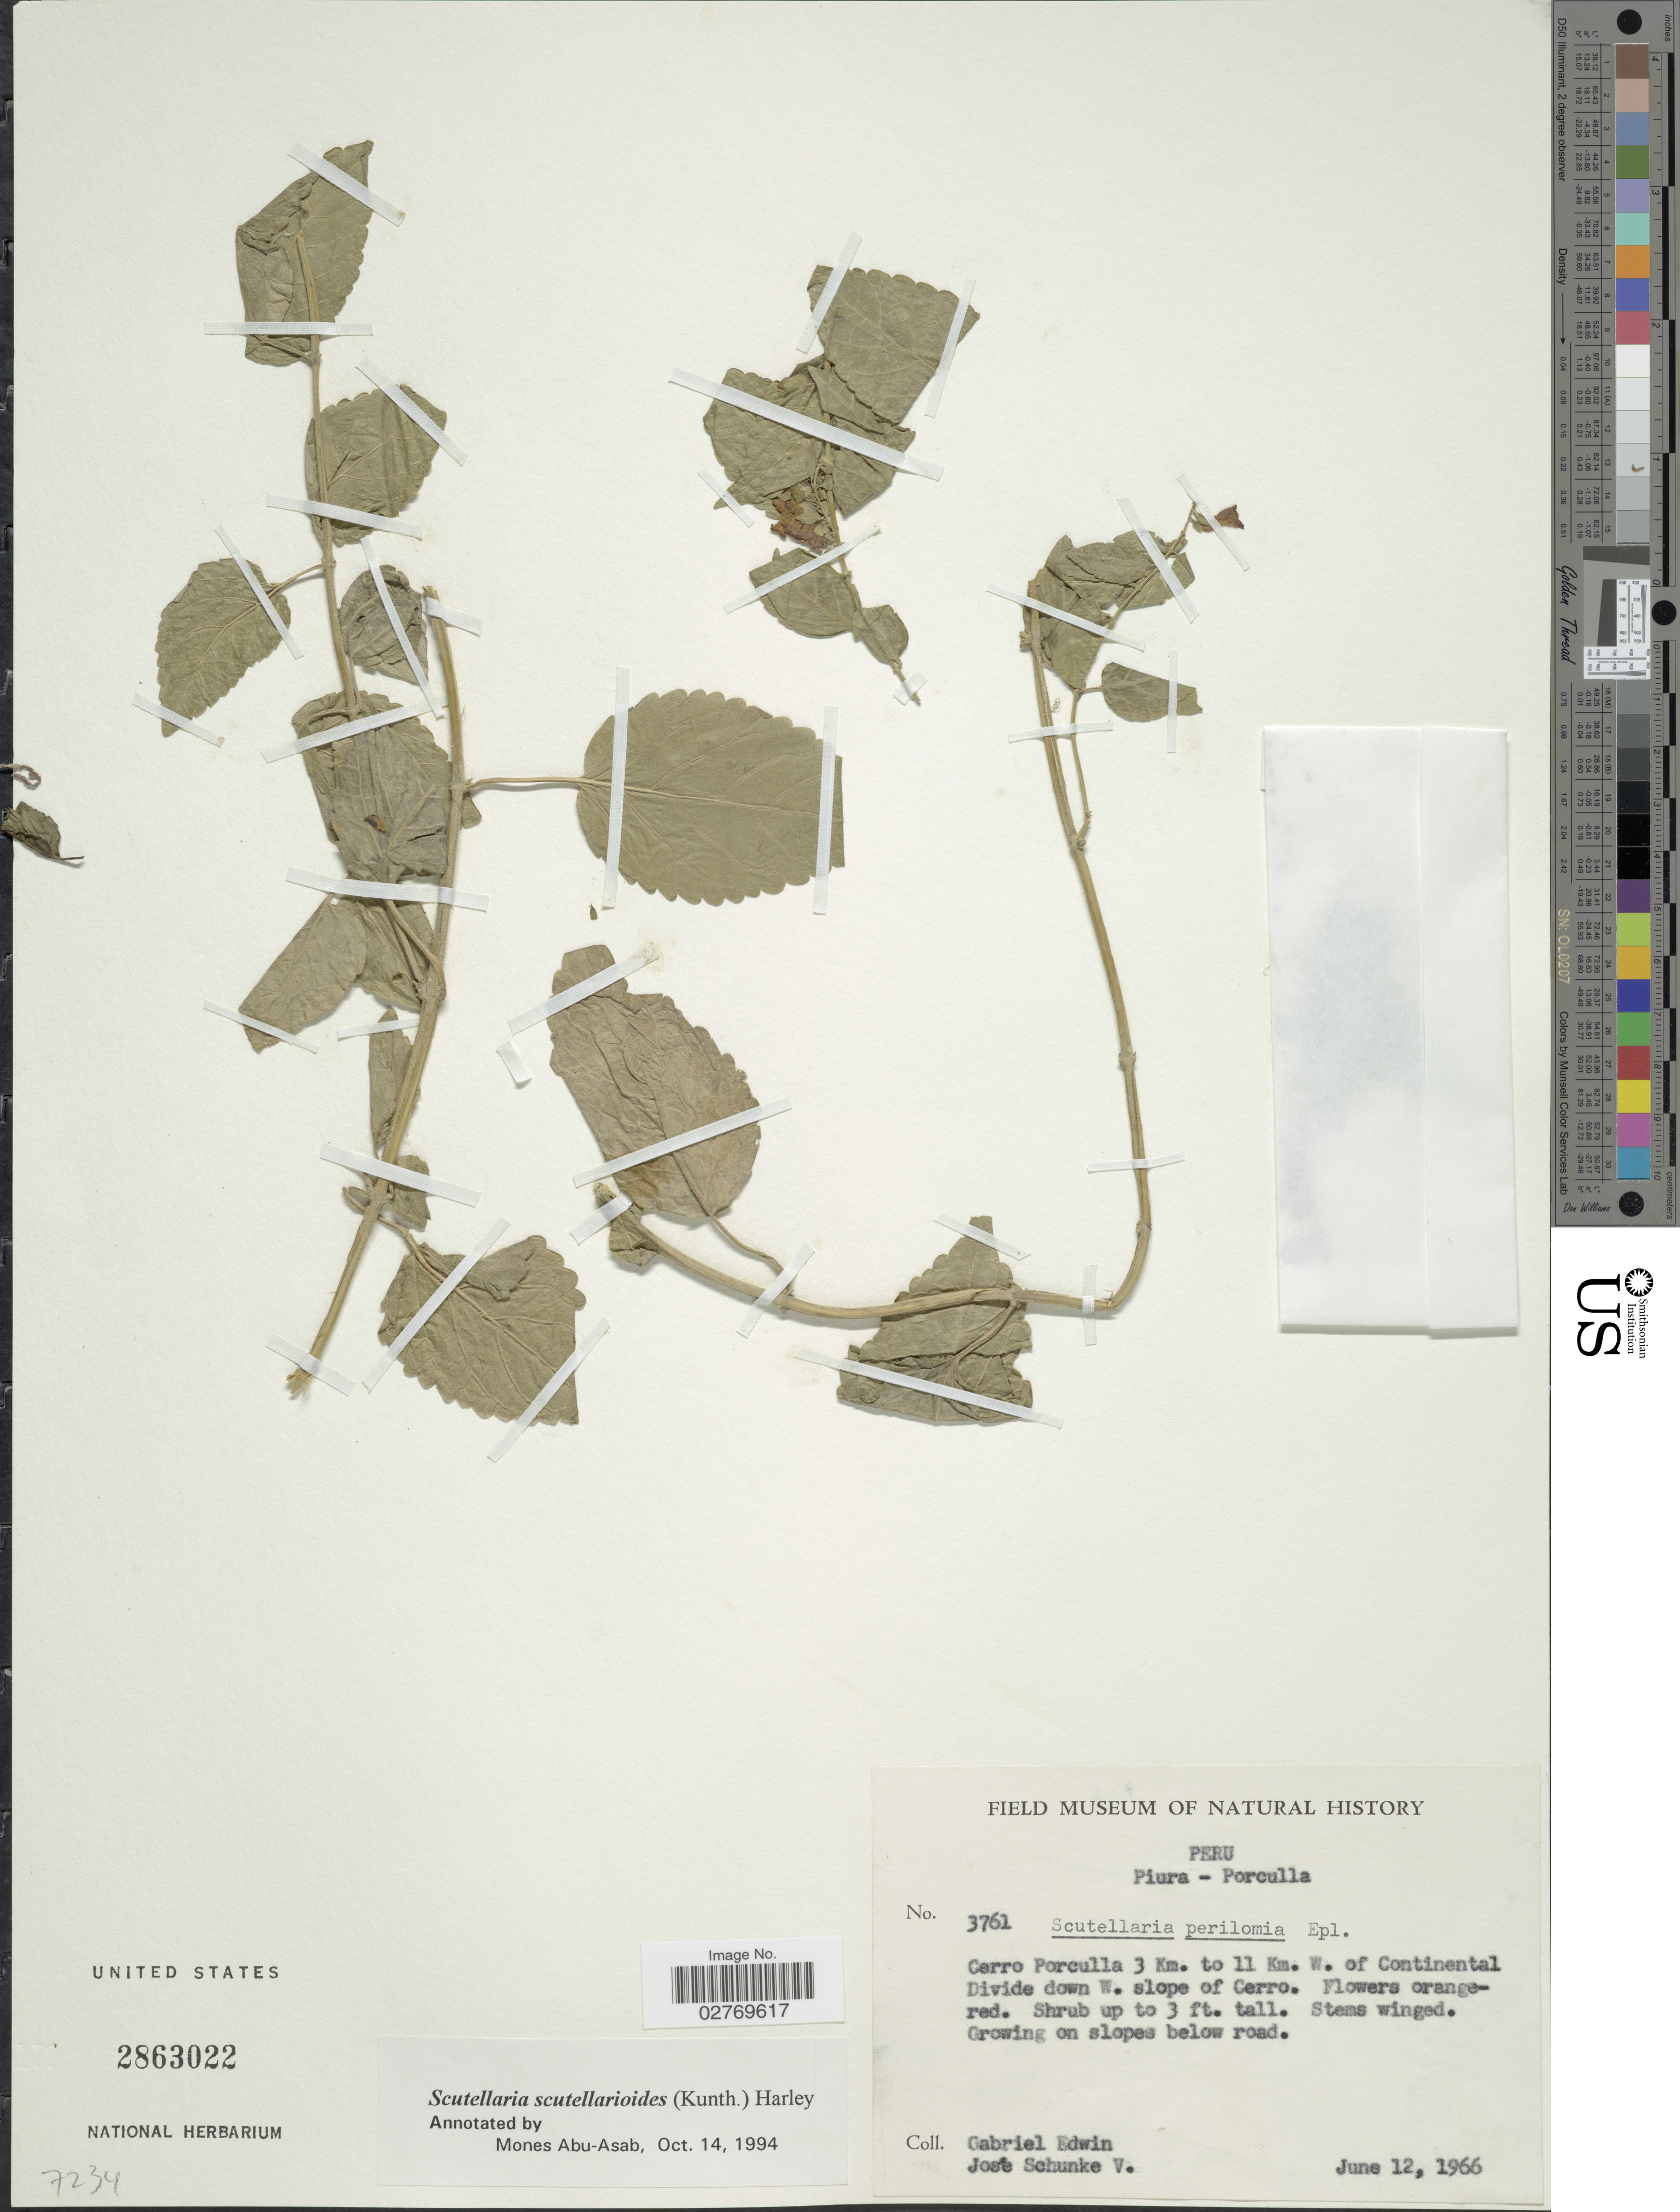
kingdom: Plantae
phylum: Tracheophyta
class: Magnoliopsida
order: Lamiales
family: Lamiaceae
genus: Scutellaria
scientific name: Scutellaria scutellarioides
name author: (Kunth) Harley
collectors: G. Edwin & J. Schunke Vigo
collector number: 3761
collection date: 1966-06-12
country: Peru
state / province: Piura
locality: Piura - Perculla. Cerro Porculla 3 Km. to 11 Km. W. of Continental Divide down W. slope of Cerro.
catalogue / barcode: US 2863022